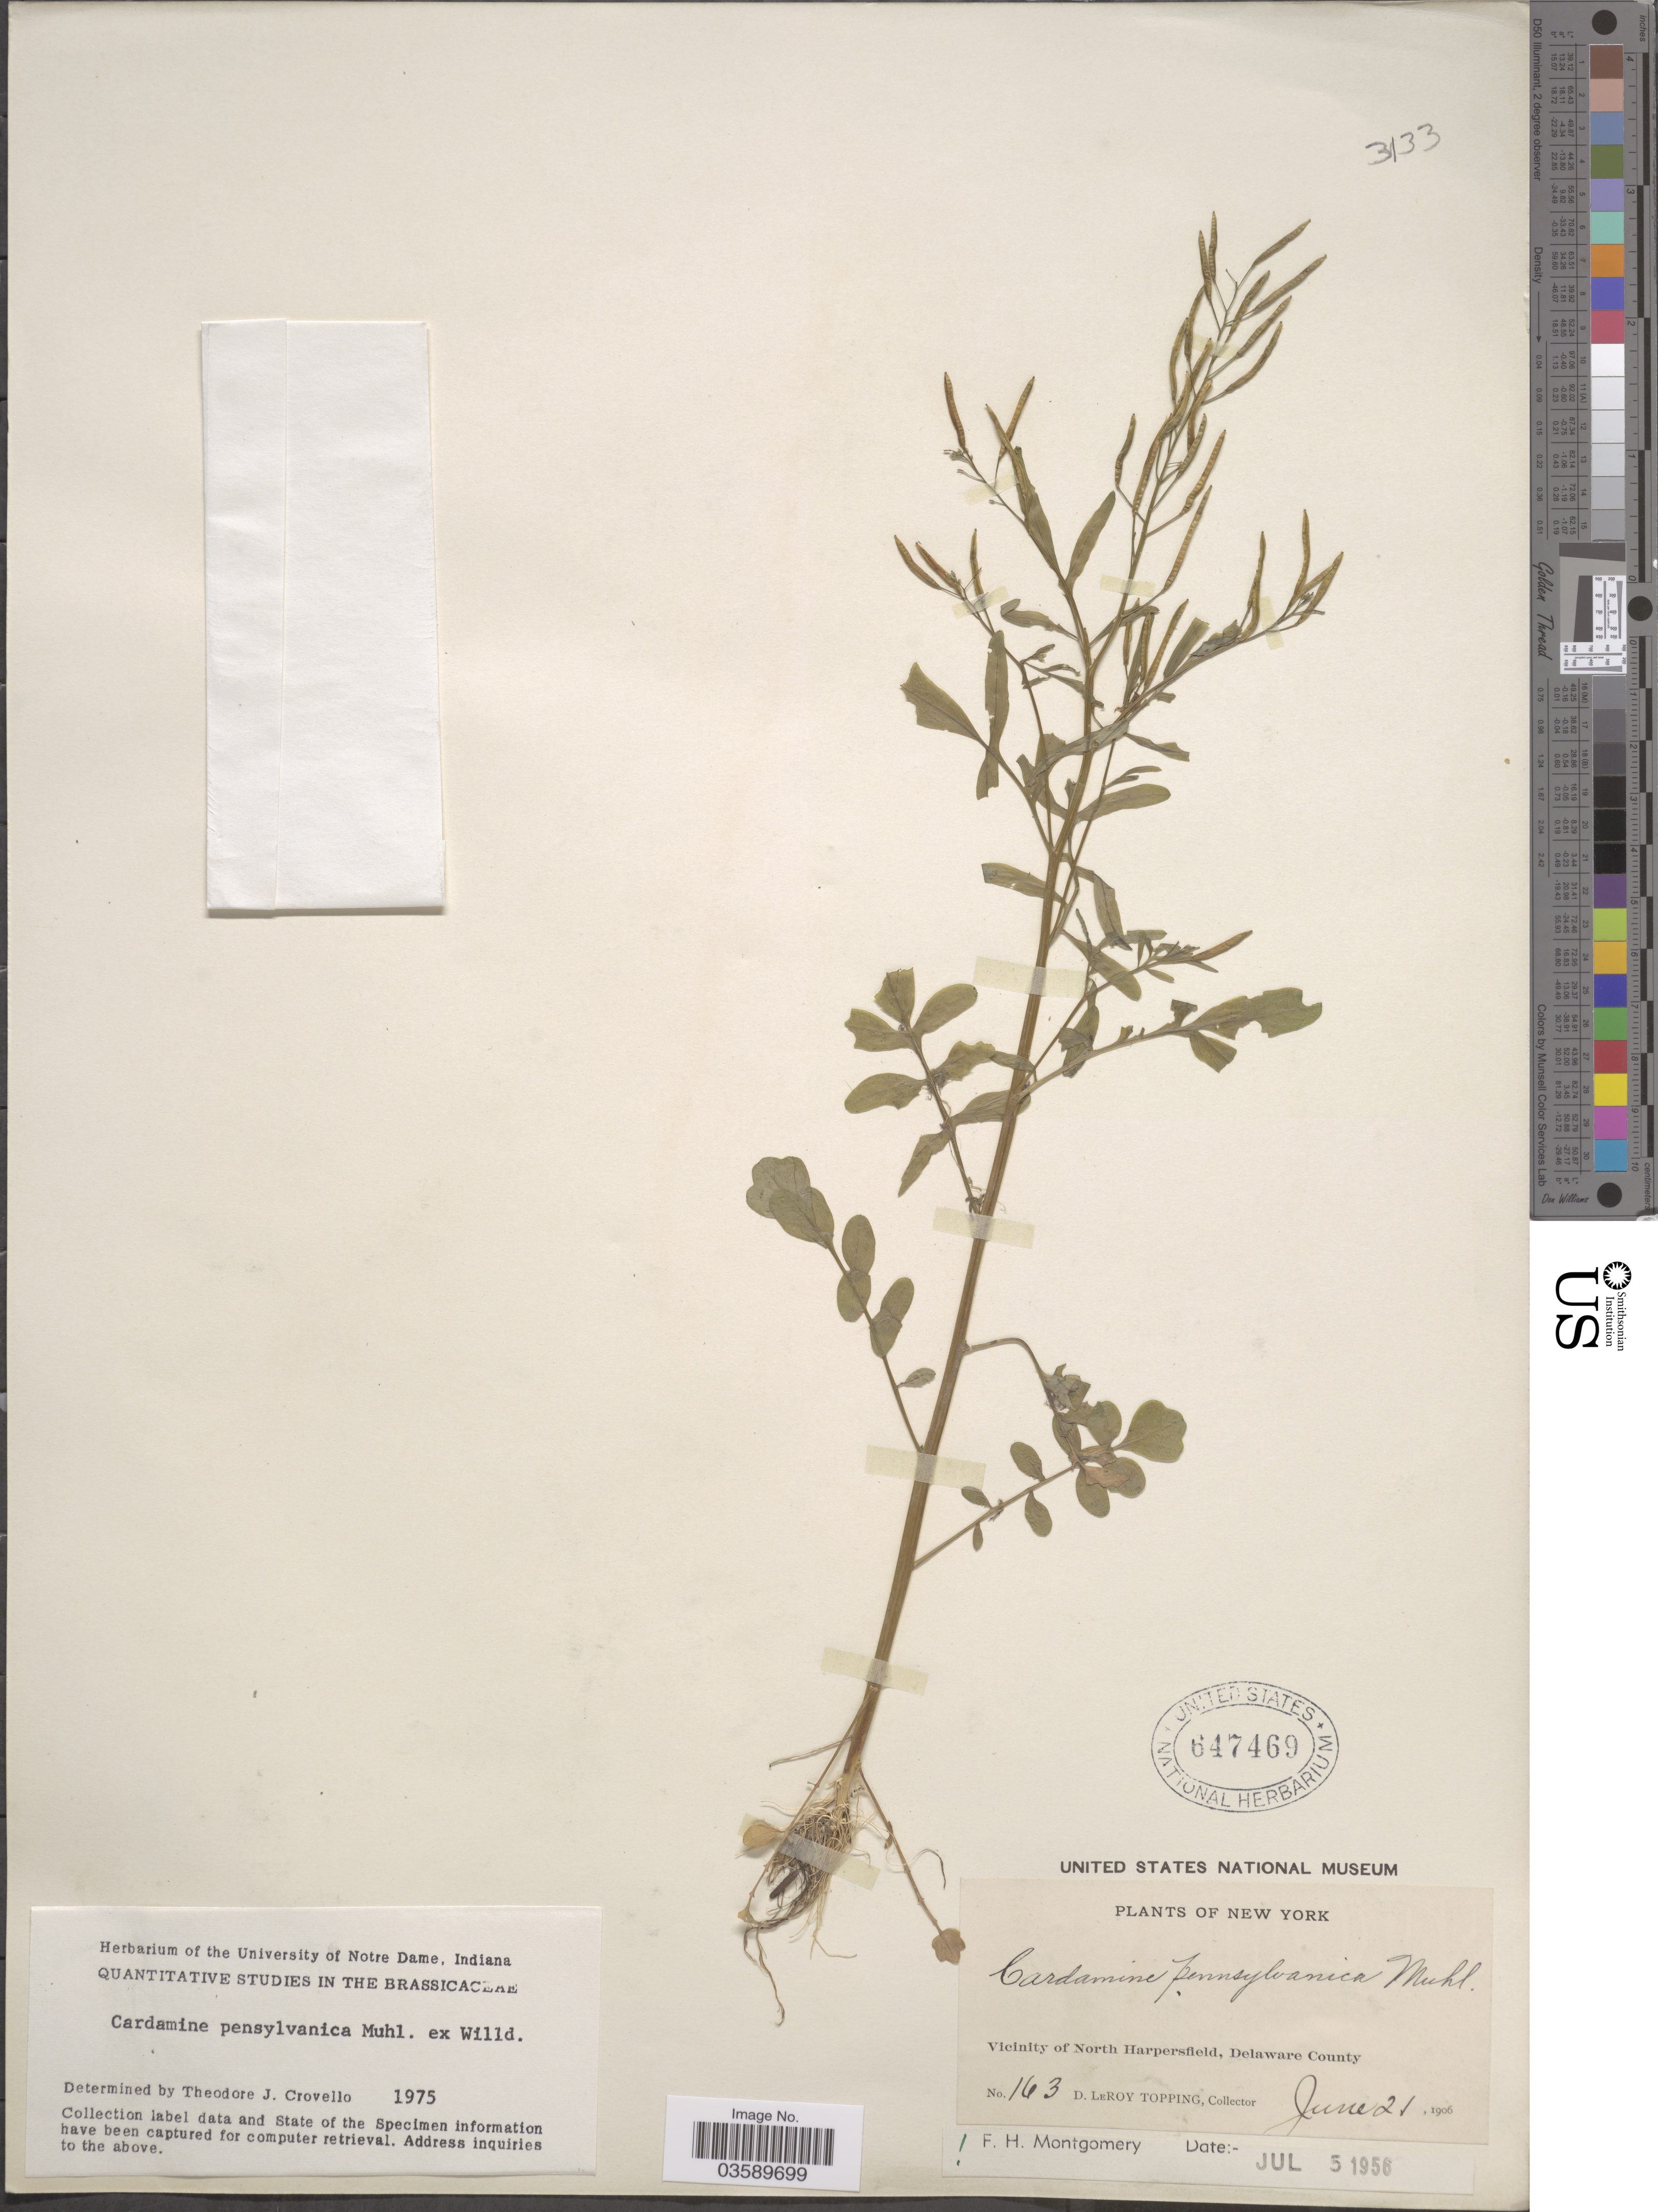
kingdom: Plantae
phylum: Tracheophyta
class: Magnoliopsida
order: Brassicales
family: Brassicaceae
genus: Cardamine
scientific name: Cardamine pensylvanica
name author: Muhl. ex Willd.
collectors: D. L. Topping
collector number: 163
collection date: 1906-06-21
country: United States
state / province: New York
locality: Vicinity of North Harpersfield, Delaware County.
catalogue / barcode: US 647469